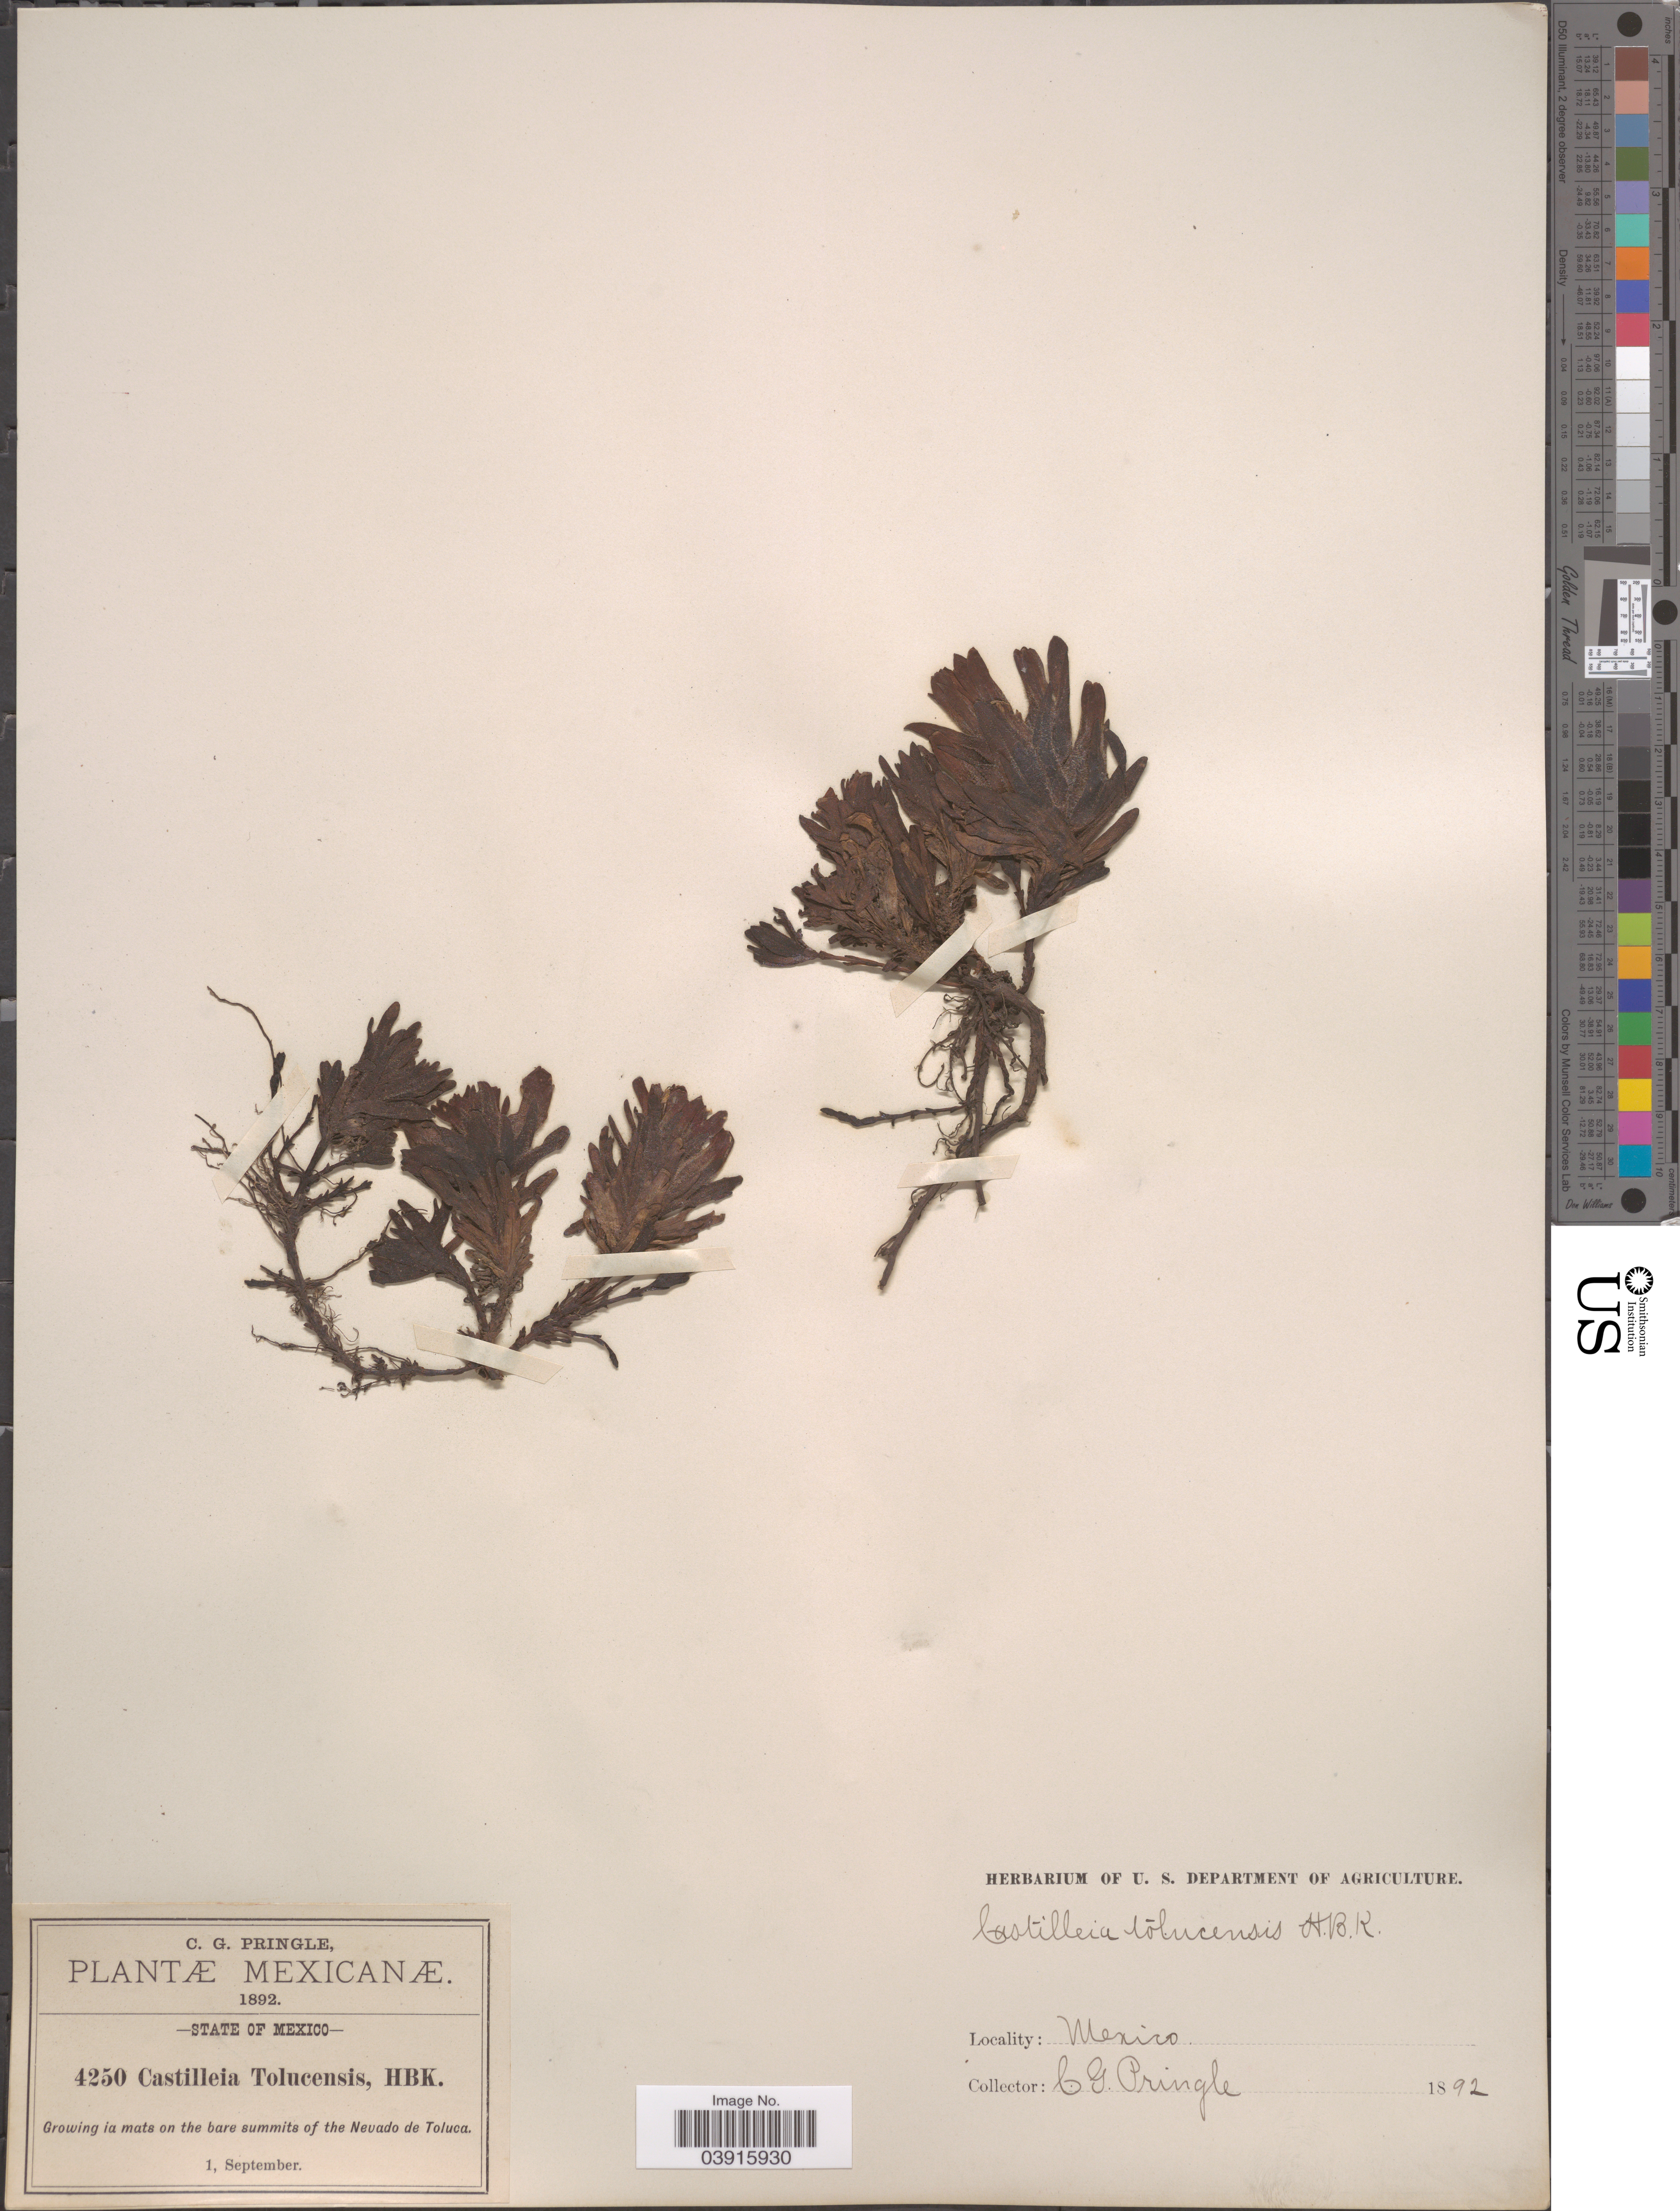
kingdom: Plantae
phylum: Tracheophyta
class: Magnoliopsida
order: Lamiales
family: Orobanchaceae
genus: Castilleja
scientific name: Castilleja toluccensis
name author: Kunth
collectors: C. G. Pringle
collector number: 4250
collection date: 1892-09-01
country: Mexico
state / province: México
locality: On the bare summits of the Nevado de Toluca.